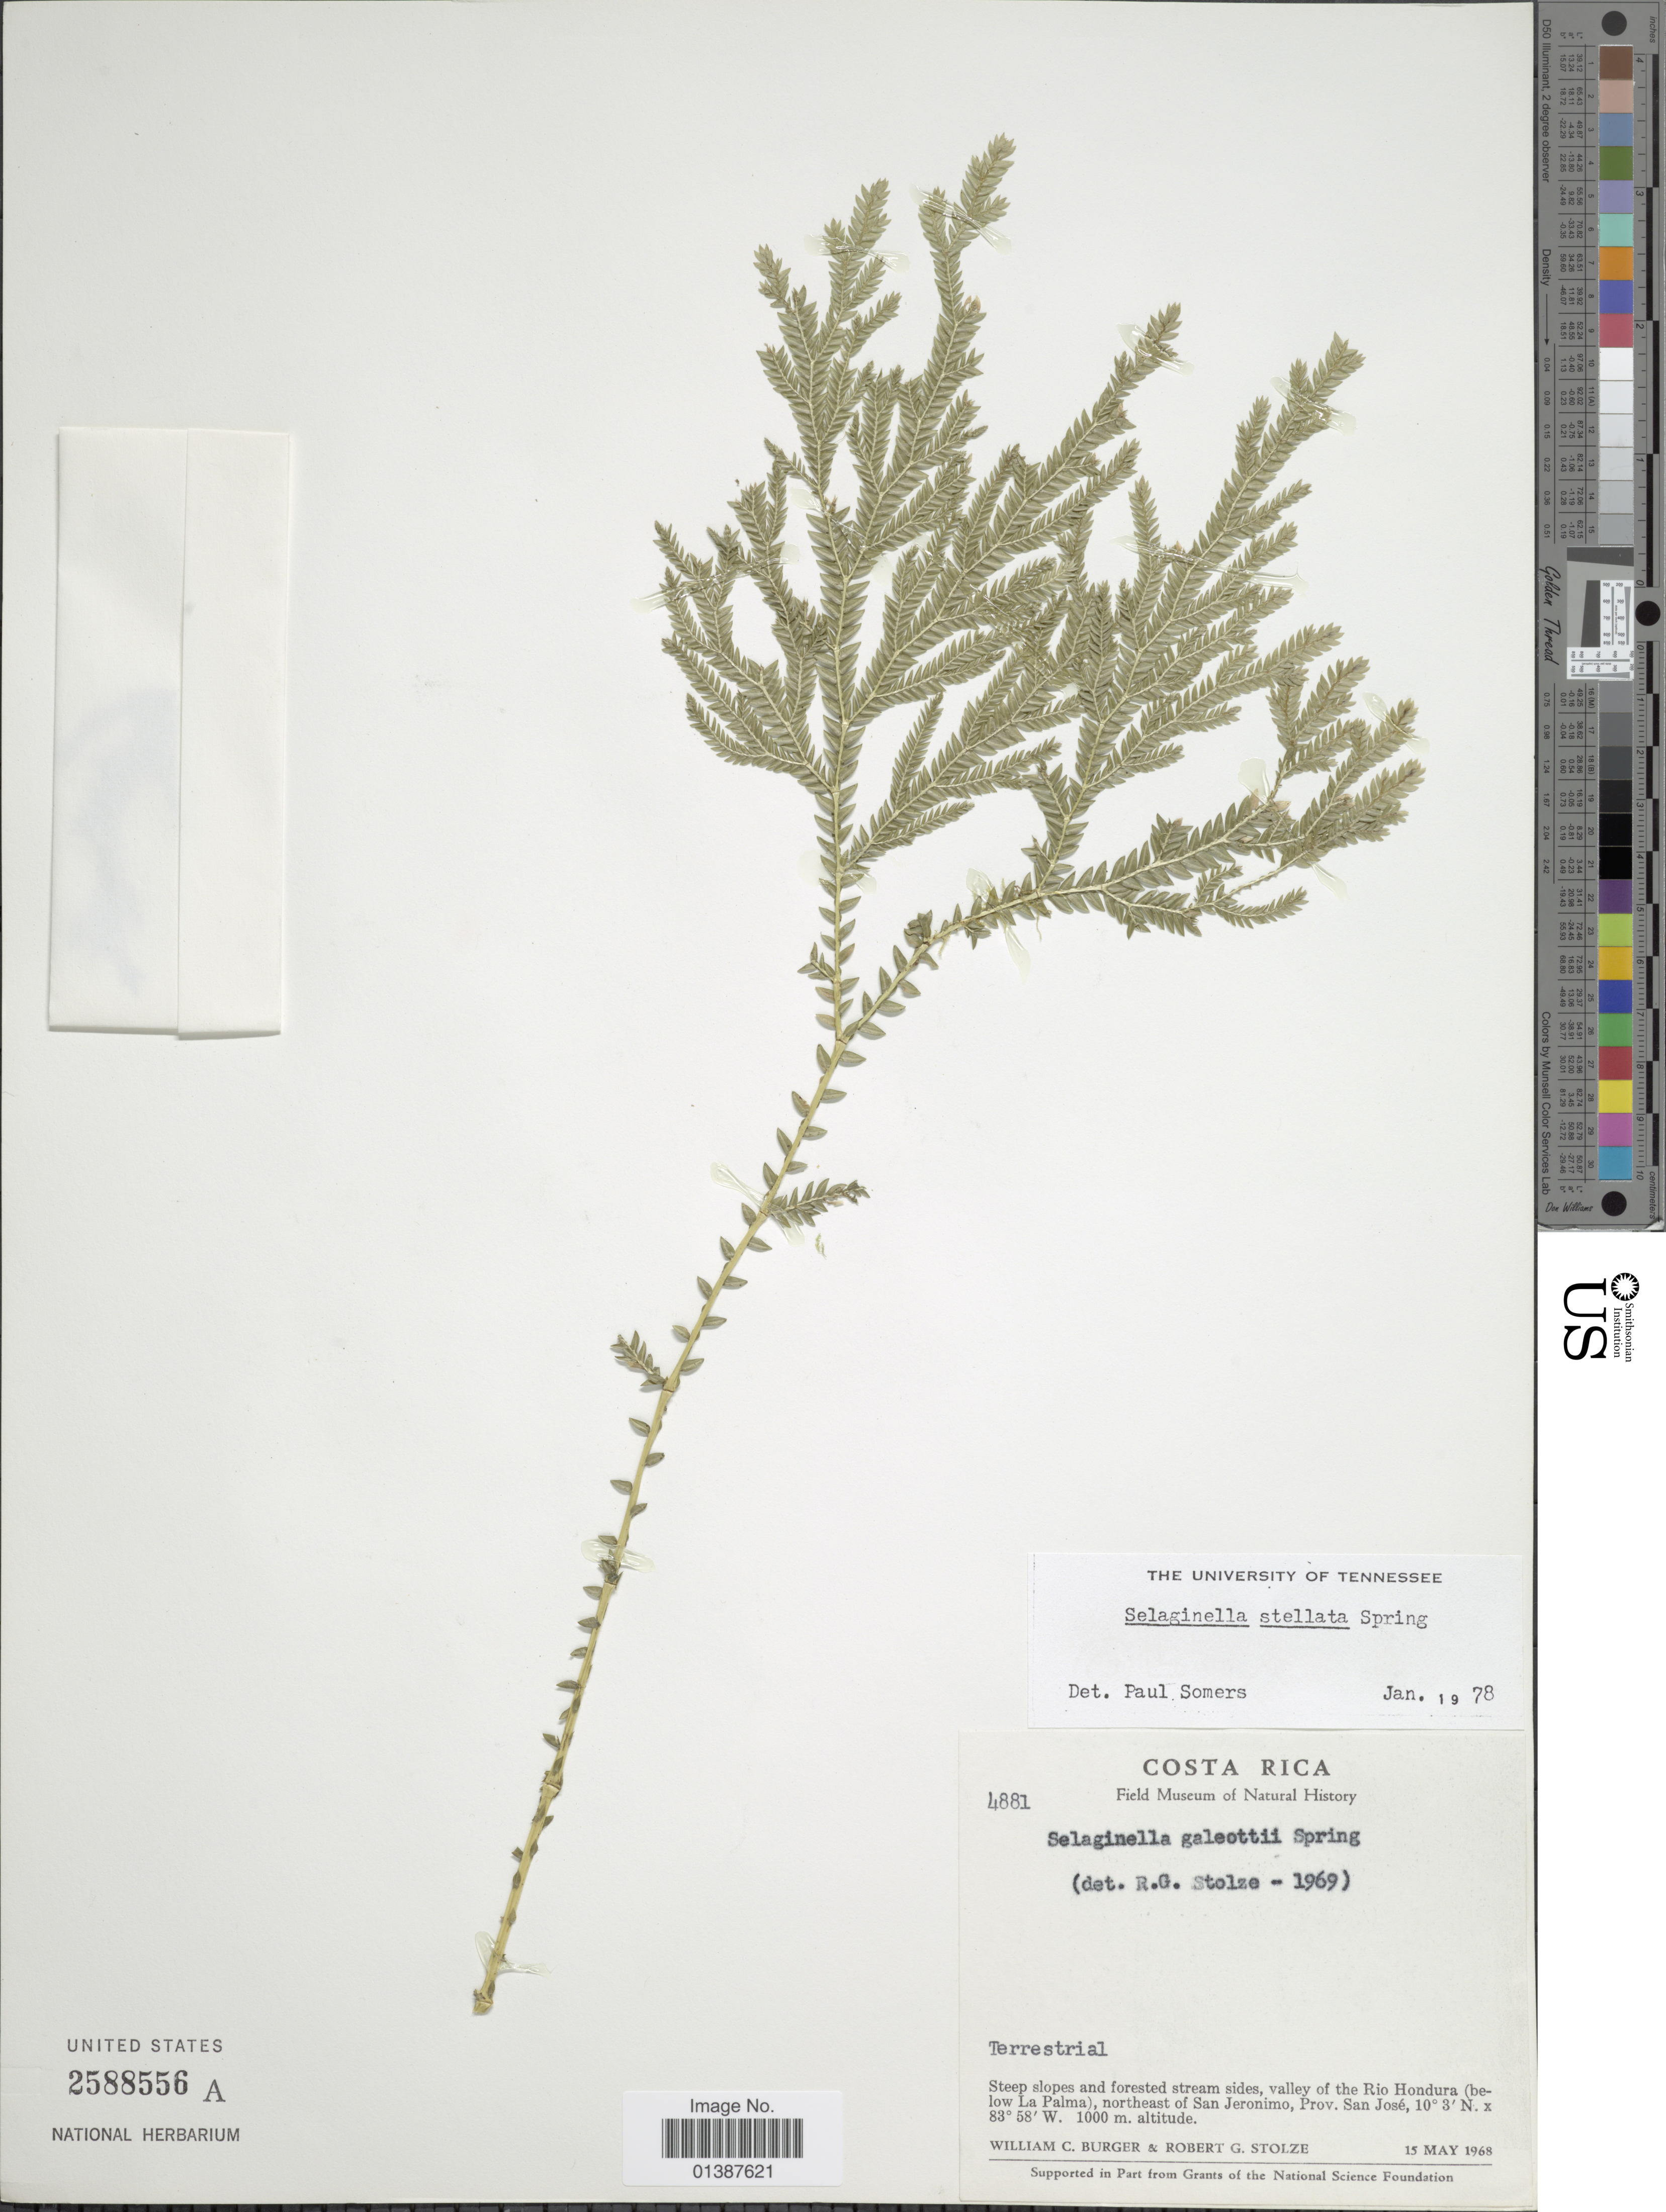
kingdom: Plantae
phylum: Tracheophyta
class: Lycopodiopsida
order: Selaginellales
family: Selaginellaceae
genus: Selaginella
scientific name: Selaginella galeottii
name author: Spring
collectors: W. Burger & R. G. Stolze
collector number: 4881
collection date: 1968-05-15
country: Costa Rica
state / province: San José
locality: Steep slopes and forested stream sides valley of the Rio Hondura (below La Palma), northeast of San Jeronimo, Prov. San José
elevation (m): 1000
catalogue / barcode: US 2588556A